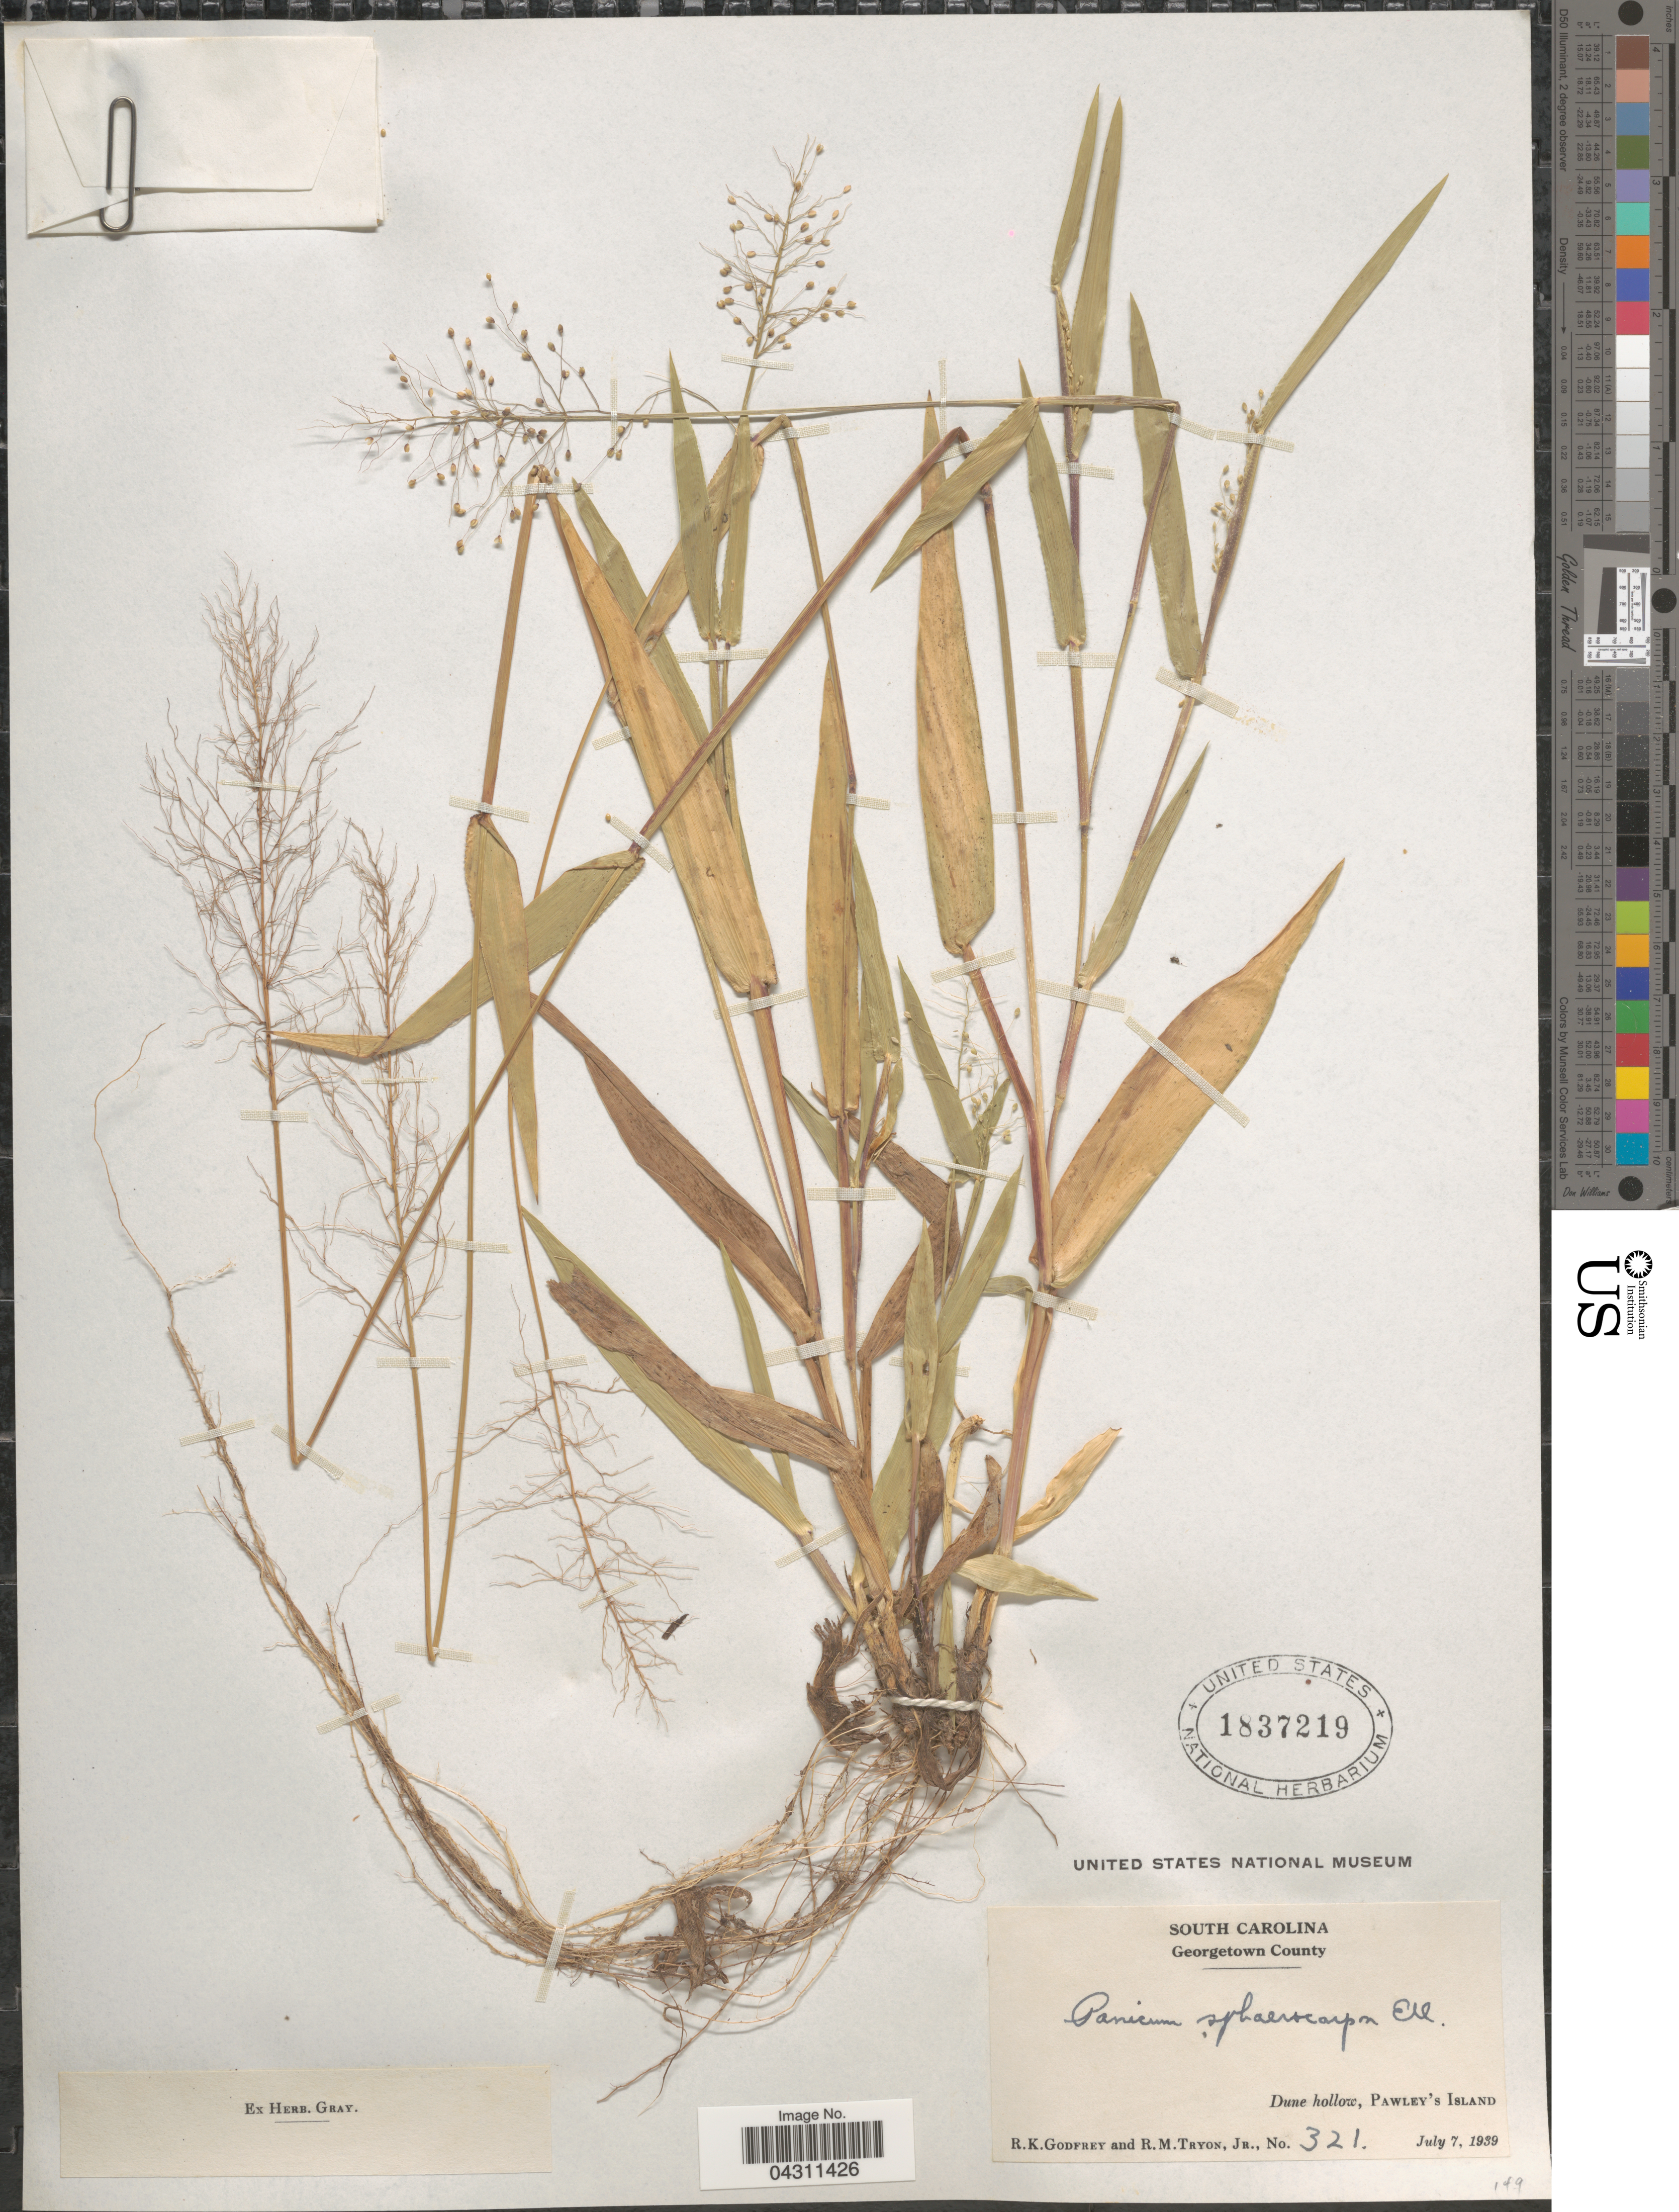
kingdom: Plantae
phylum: Tracheophyta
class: Liliopsida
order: Poales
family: Poaceae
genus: Dichanthelium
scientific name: Dichanthelium sphaerocarpon var. sphaerocarpon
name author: (Elliott) Gould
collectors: R. K. Godfrey & R. Tryon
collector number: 321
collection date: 1939-07-07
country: United States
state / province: South Carolina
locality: Georgetown County. Dune hollow, Pawley's Island.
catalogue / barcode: US 1837219